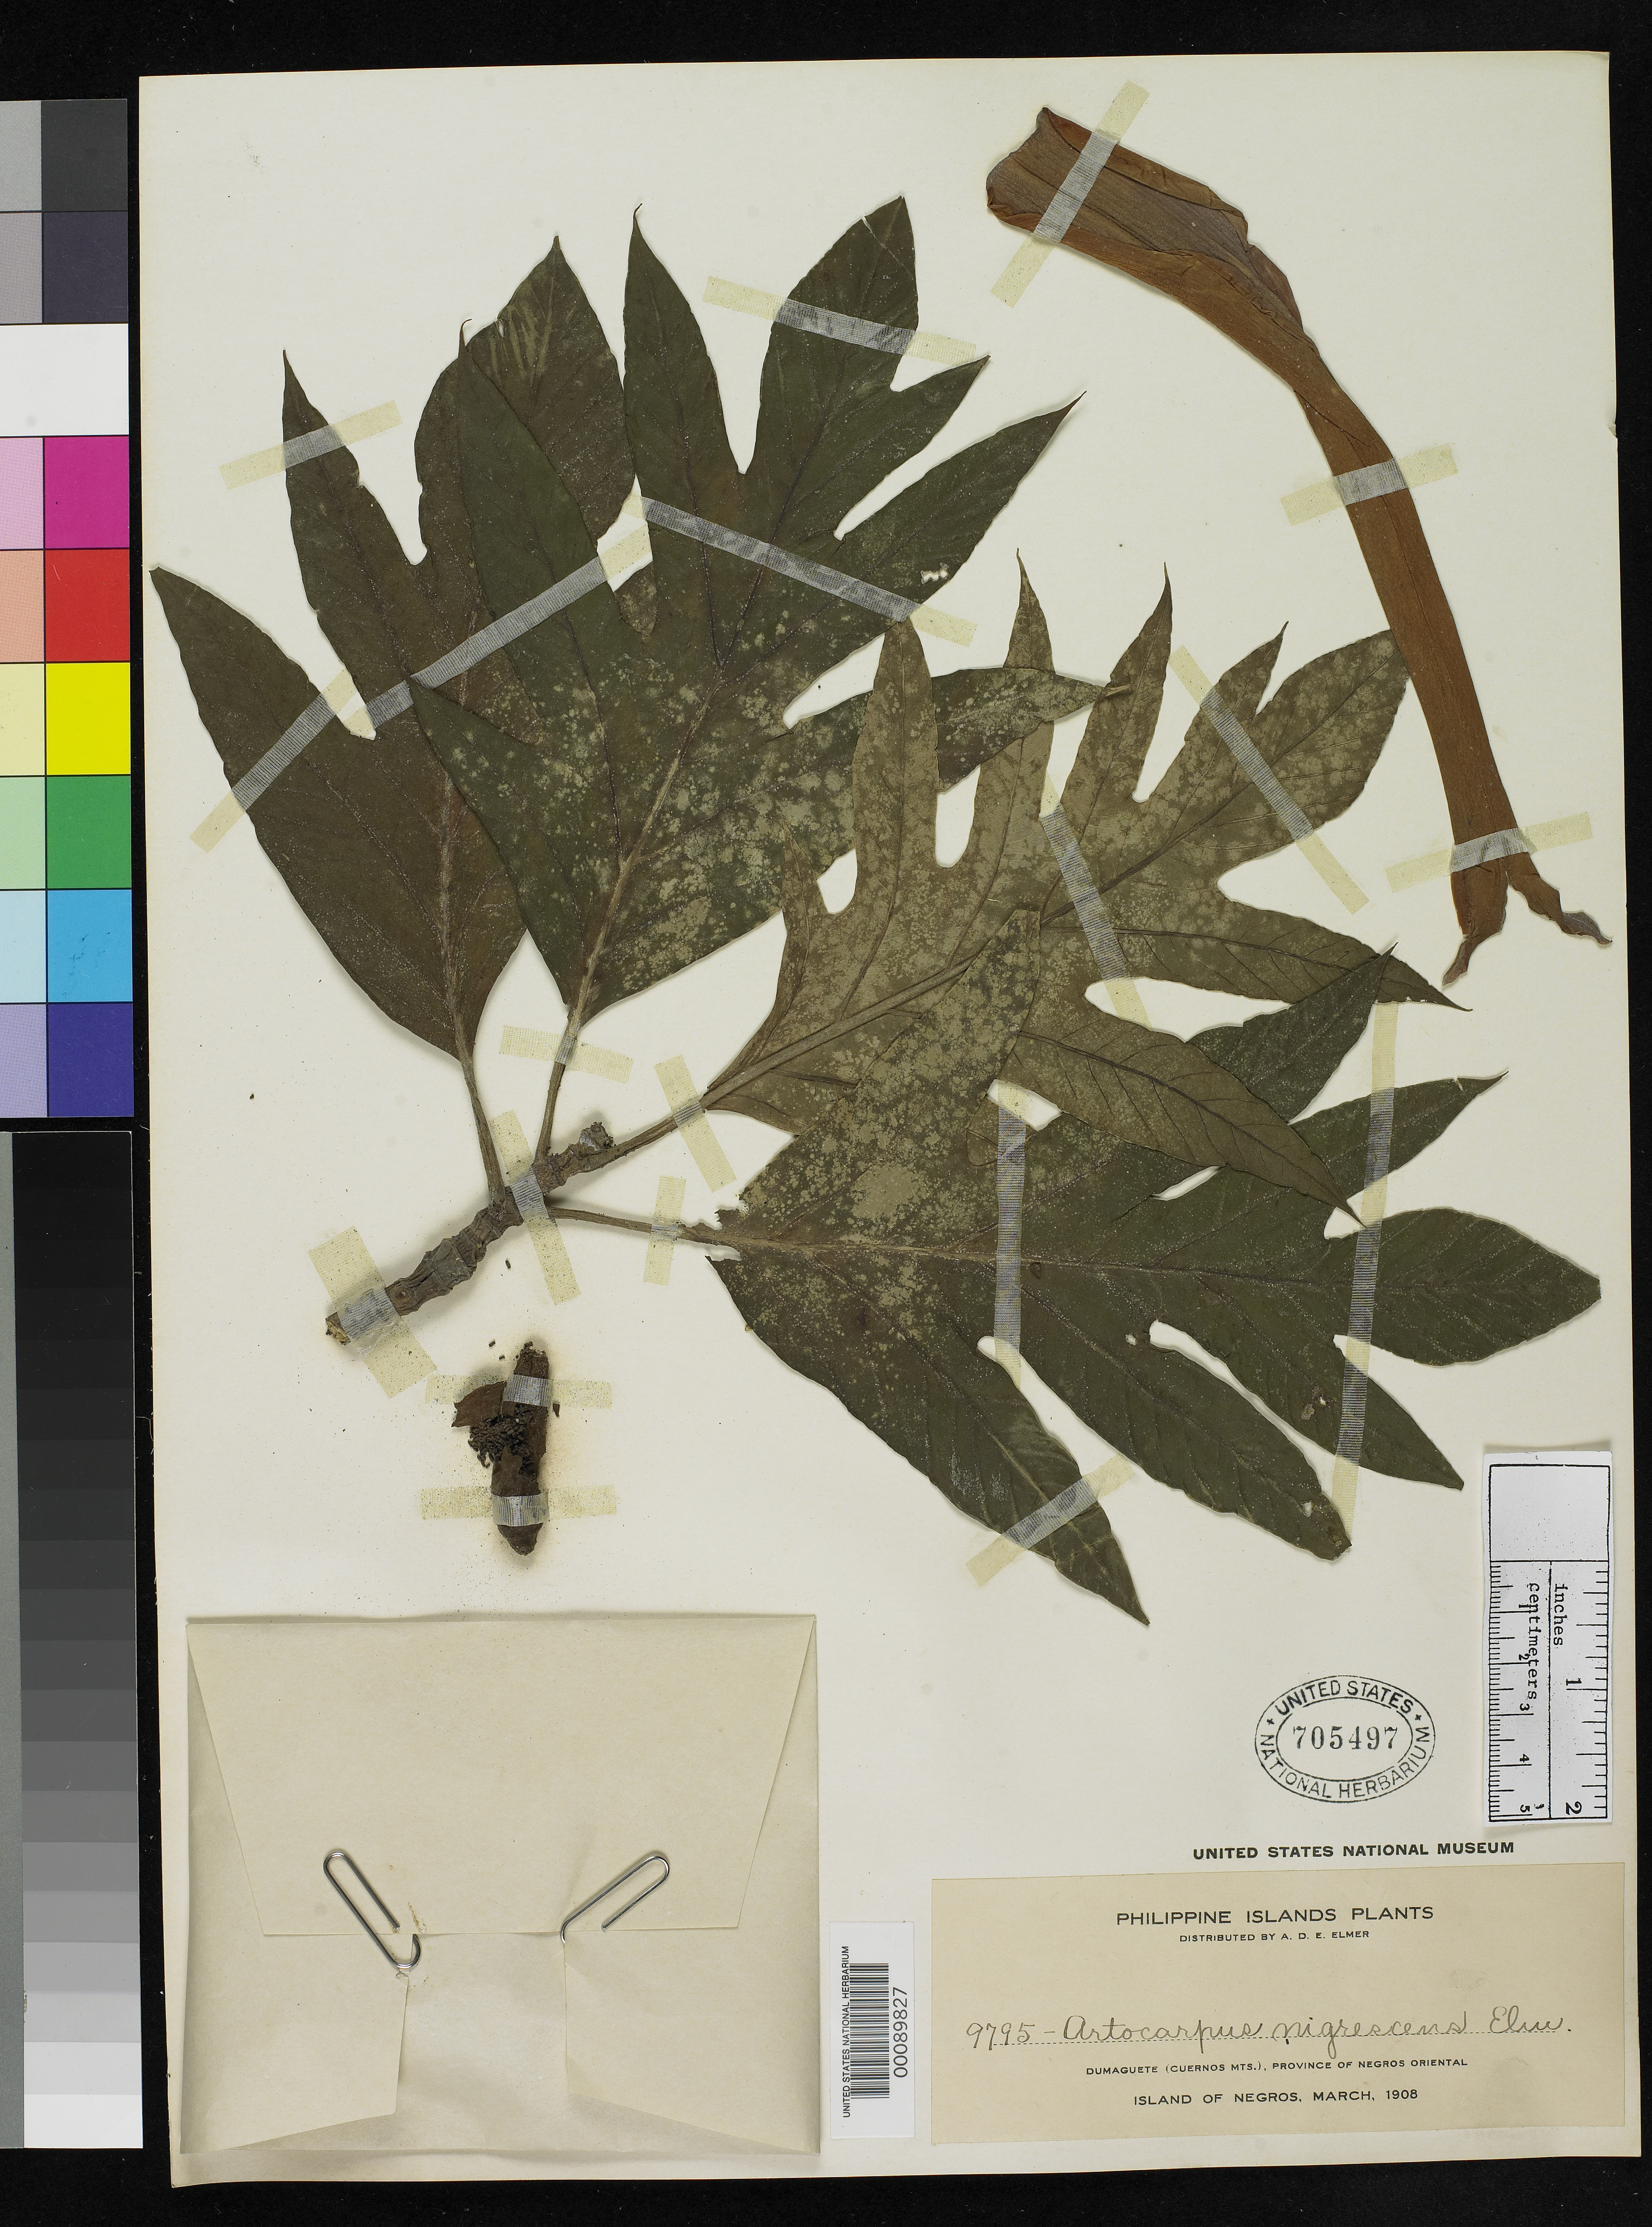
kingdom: Plantae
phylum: Tracheophyta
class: Magnoliopsida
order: Rosales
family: Moraceae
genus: Artocarpus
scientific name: Artocarpus nigrescens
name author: Elmer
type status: Isotype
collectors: A. D. E. Elmer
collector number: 9795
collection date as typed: Apr 1908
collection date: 1908-04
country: Philippines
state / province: Central Visayas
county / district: Negros Oriental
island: Negros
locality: Dumaguete, Cuernos Mts.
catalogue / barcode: US 705497